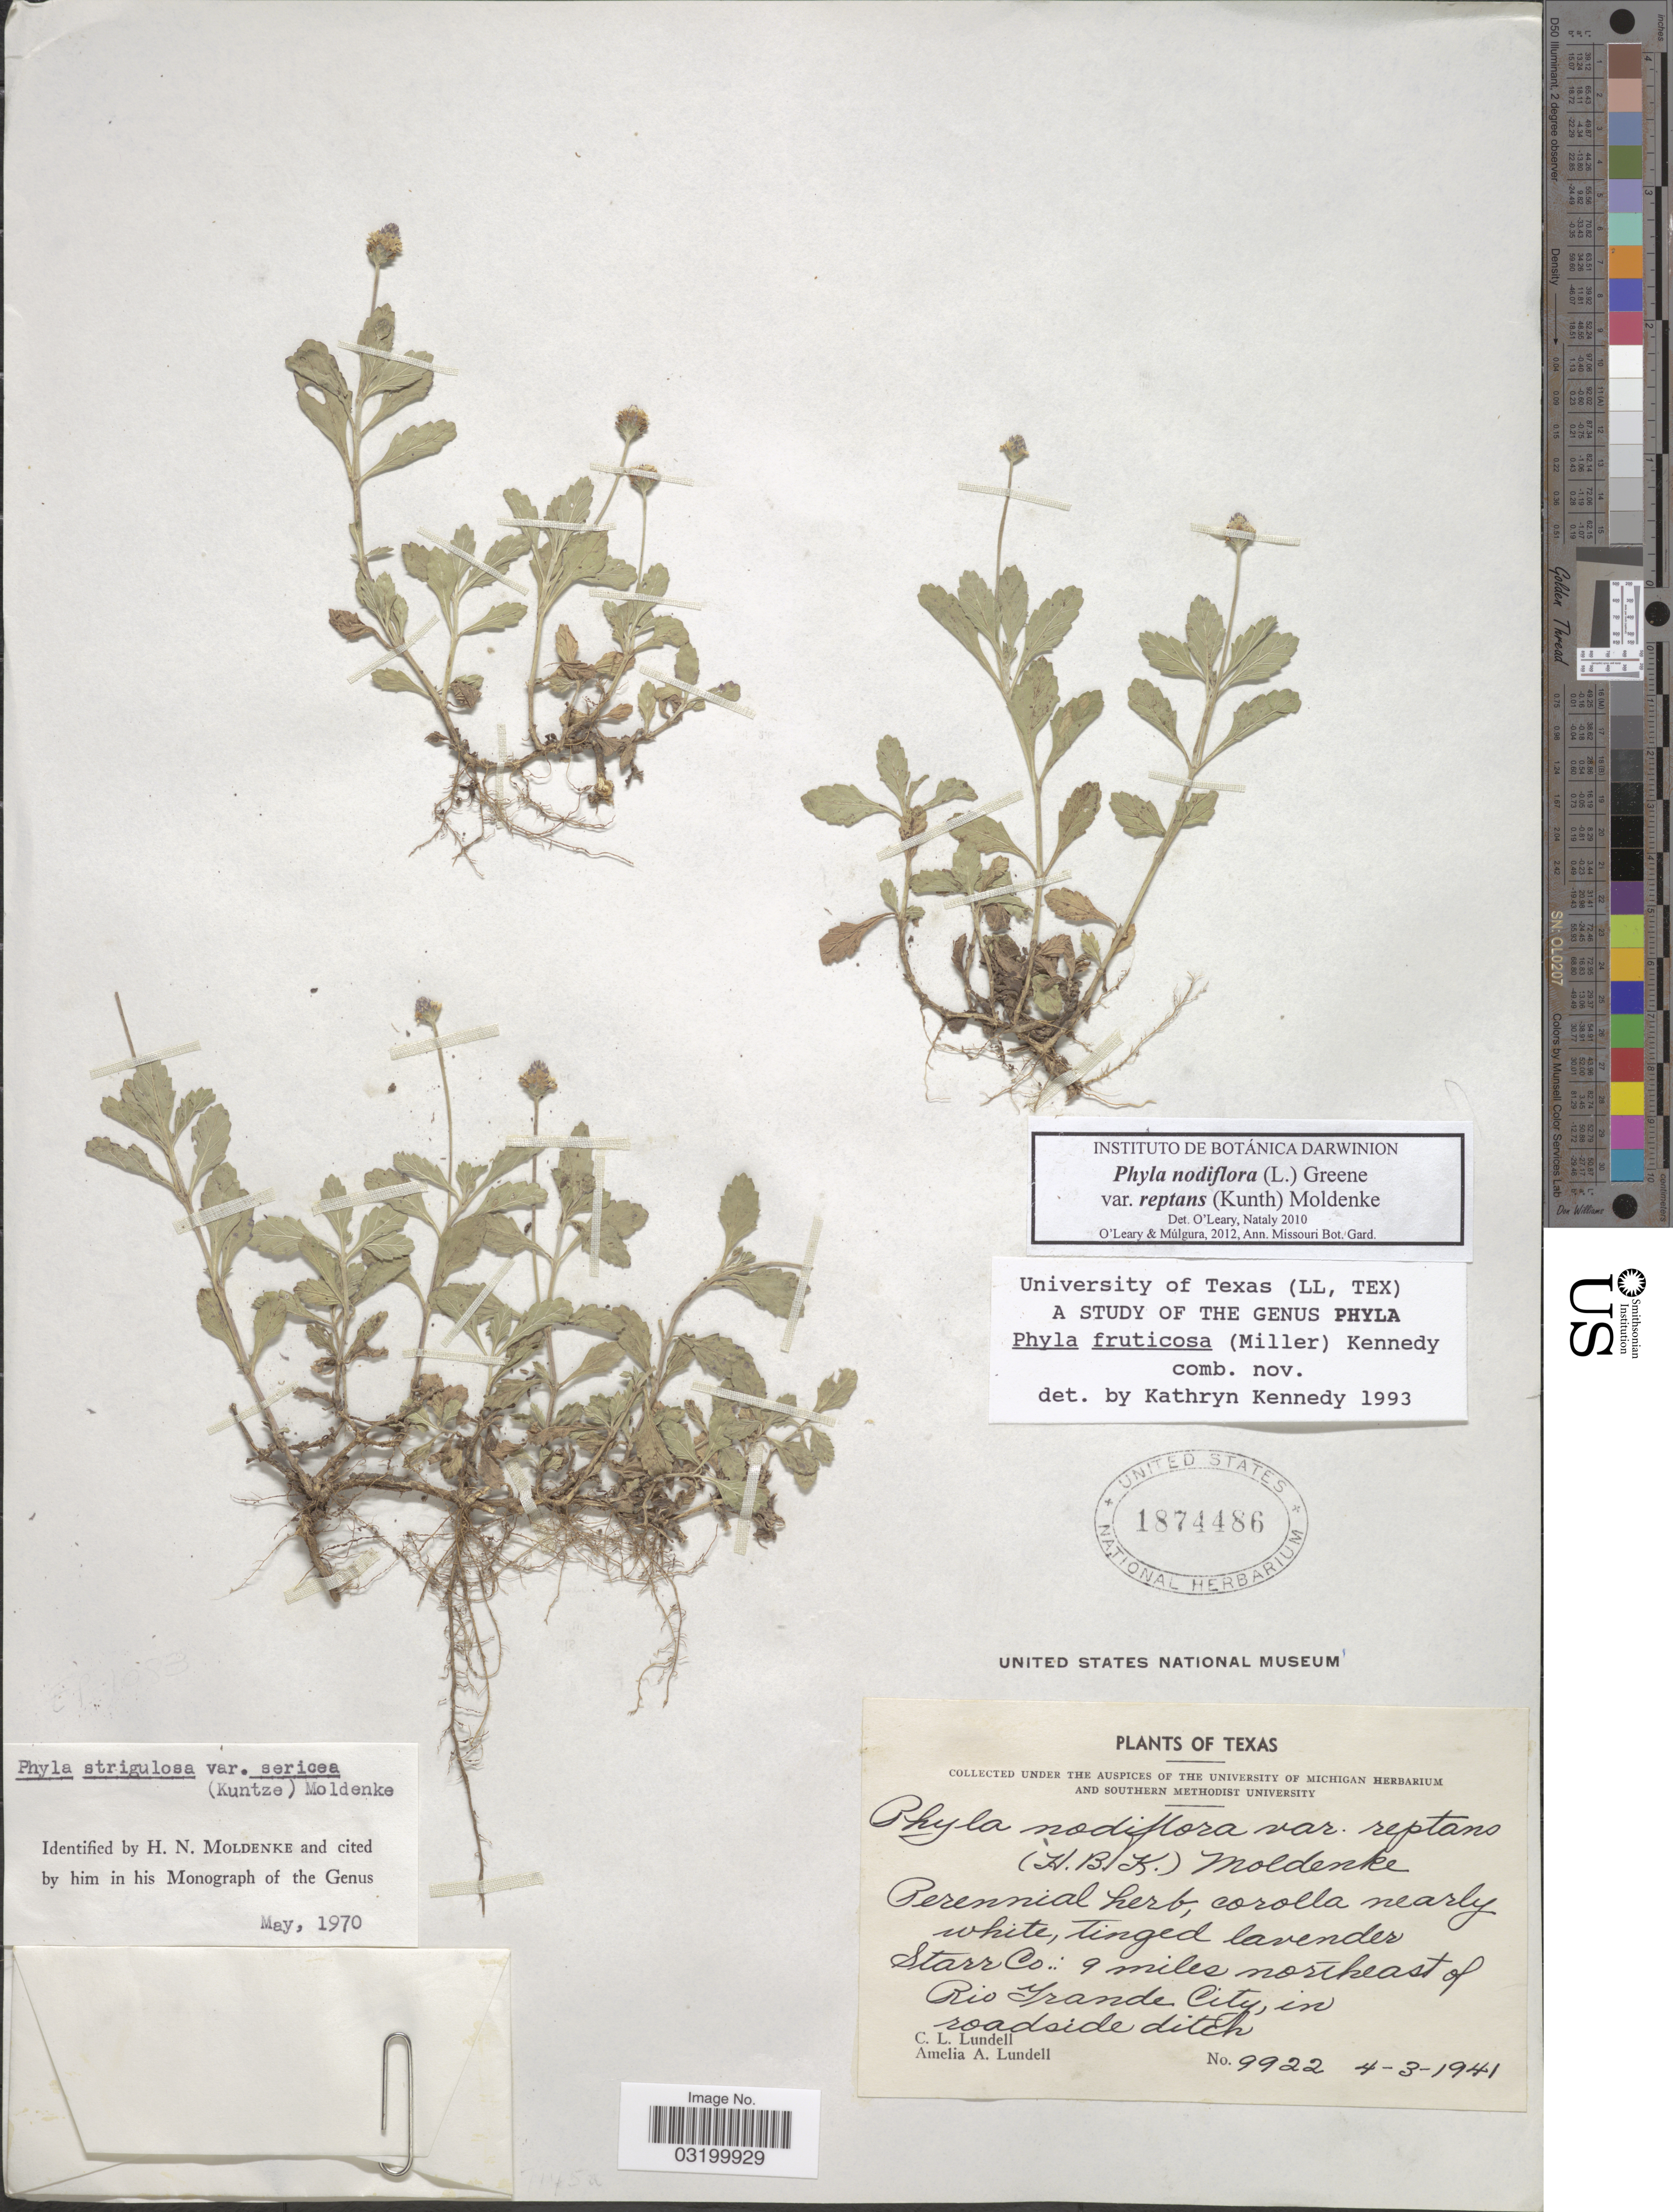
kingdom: Plantae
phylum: Tracheophyta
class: Magnoliopsida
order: Lamiales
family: Verbenaceae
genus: Phyla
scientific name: Phyla nodiflora var. reptans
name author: (Kunth) Moldenke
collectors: C. L. Lundell & A. A. Lundell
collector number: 9922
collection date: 1941-04-03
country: United States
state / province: Texas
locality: Starr Co.: 9 miles northeast of Rio Grande City, in roadside ditch.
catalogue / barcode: US 1874486